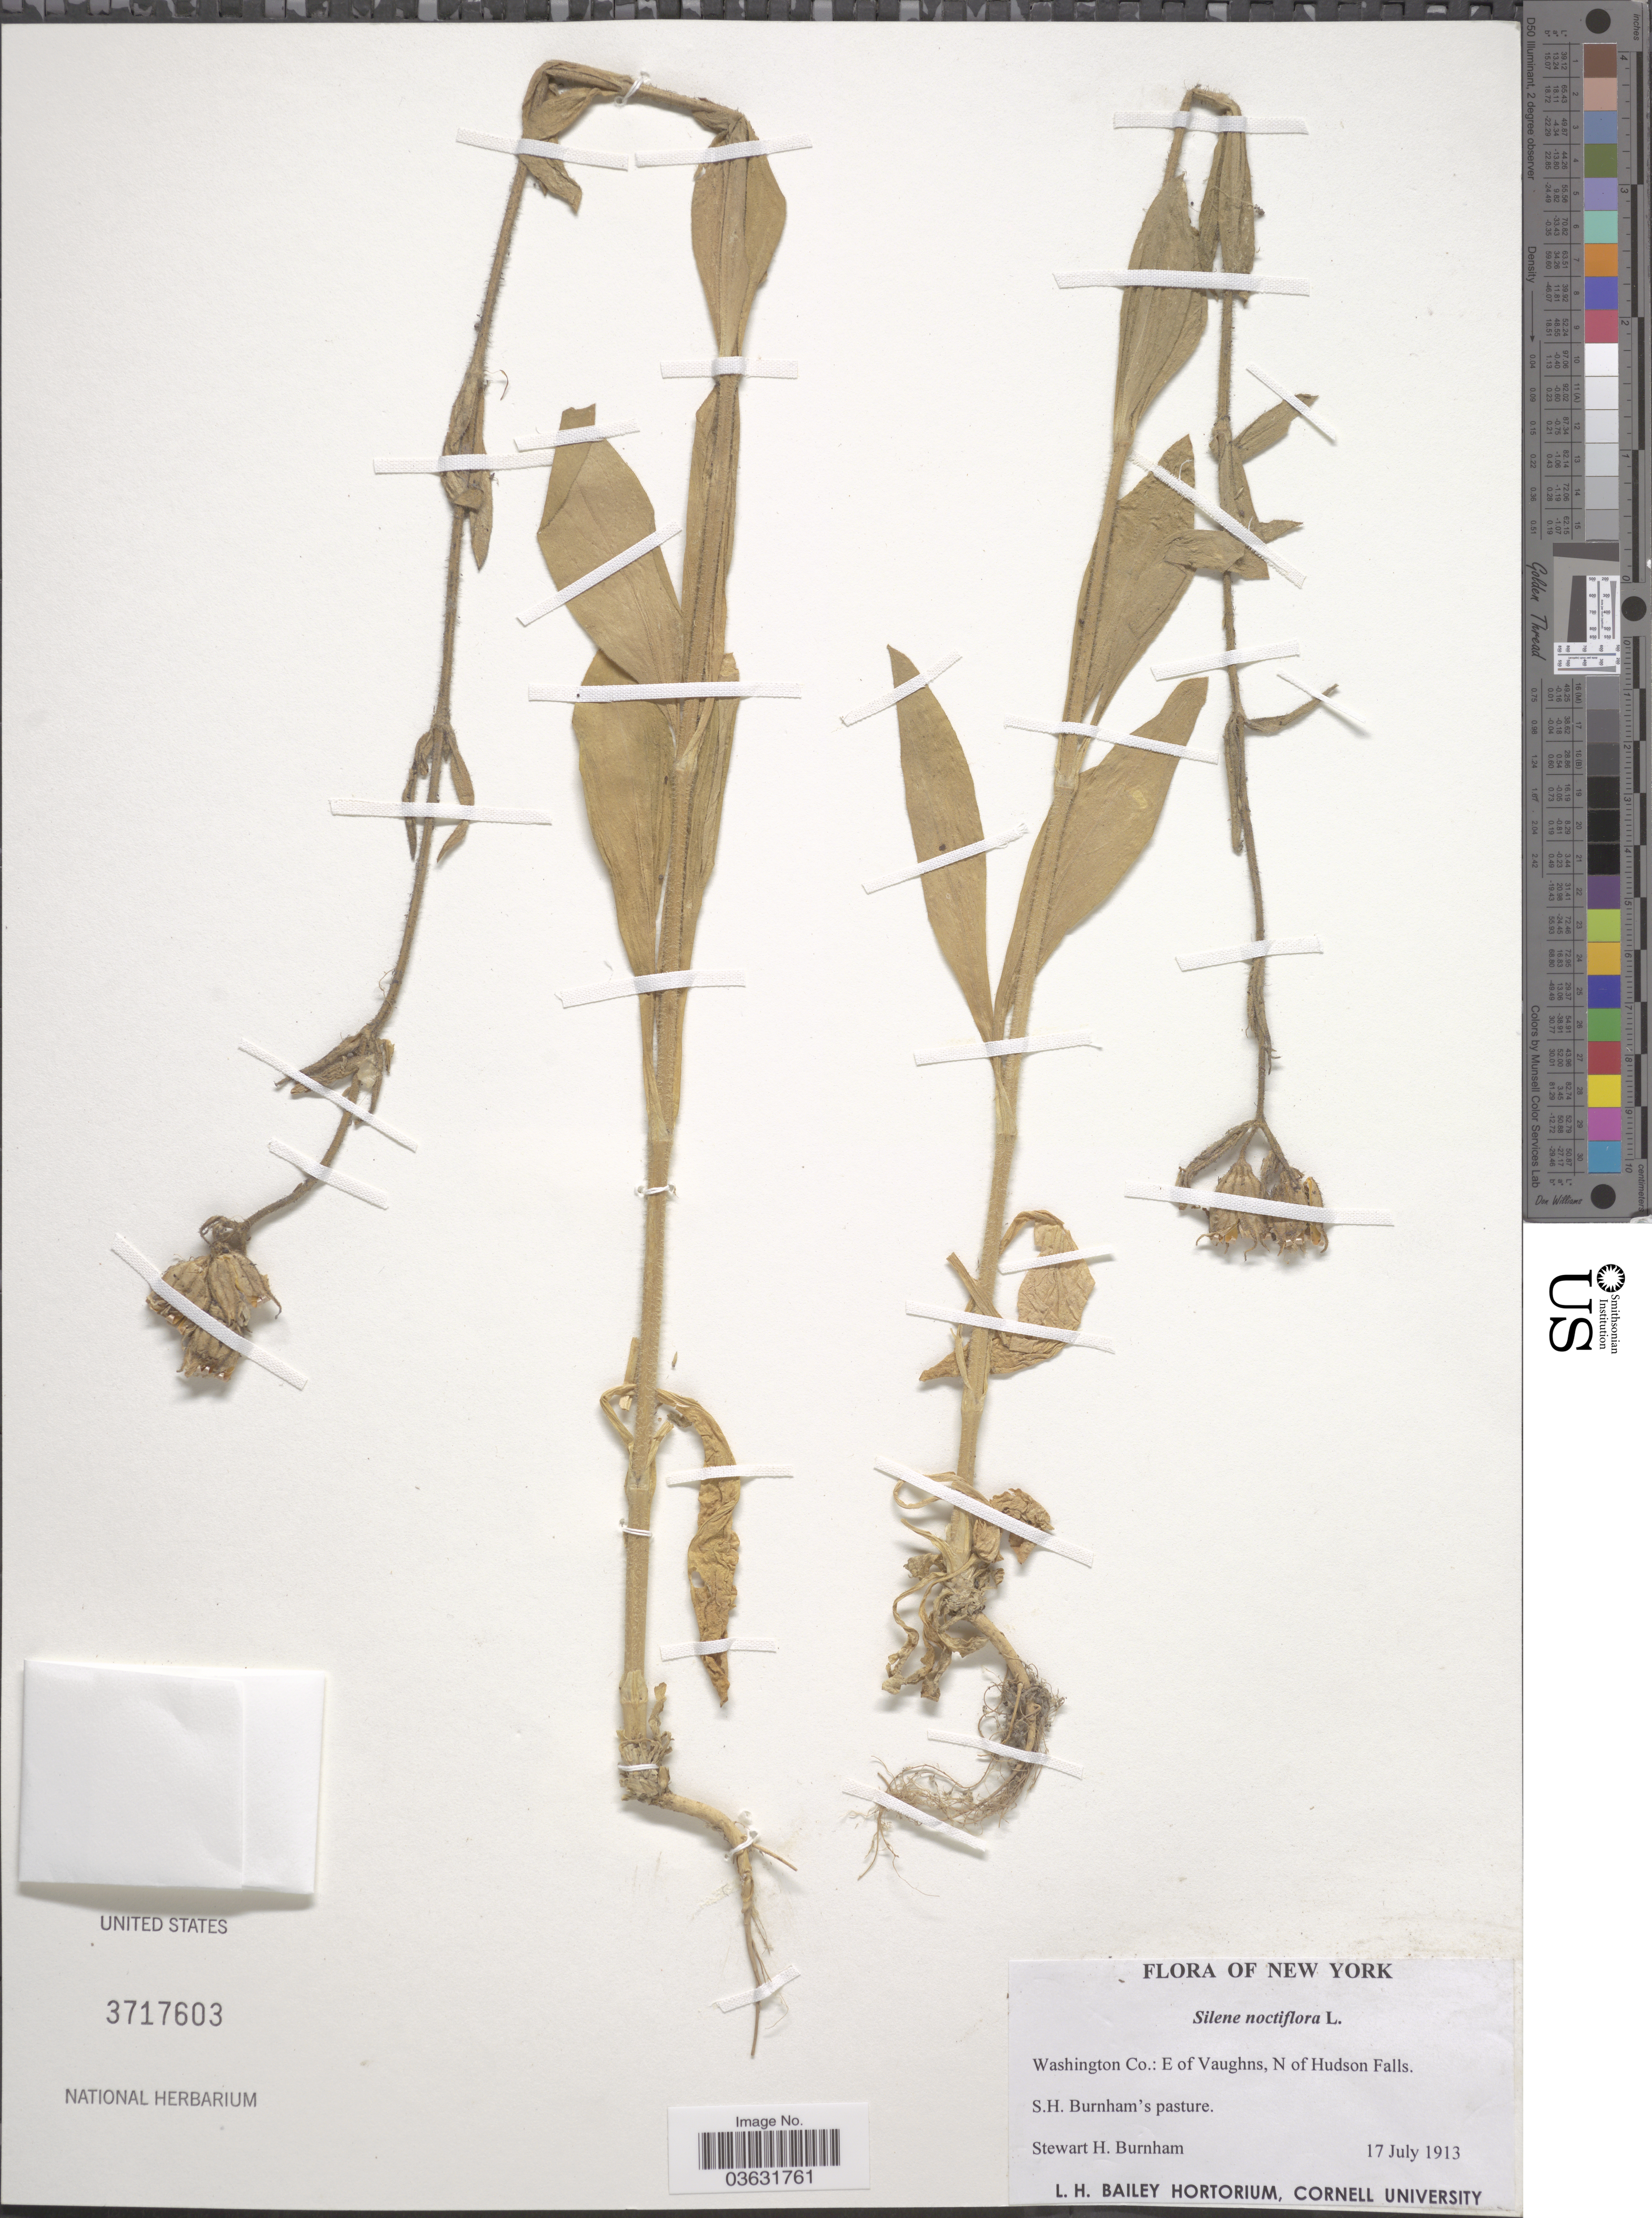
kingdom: Plantae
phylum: Tracheophyta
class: Magnoliopsida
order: Caryophyllales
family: Caryophyllaceae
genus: Silene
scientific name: Silene noctiflora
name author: L.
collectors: S. Burnham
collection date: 1913-07-17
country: United States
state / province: New York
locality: Washington Co.: E of Vaughns, N of Hudson Falls. S.H. Burnham's pasture.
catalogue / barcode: US 3717603